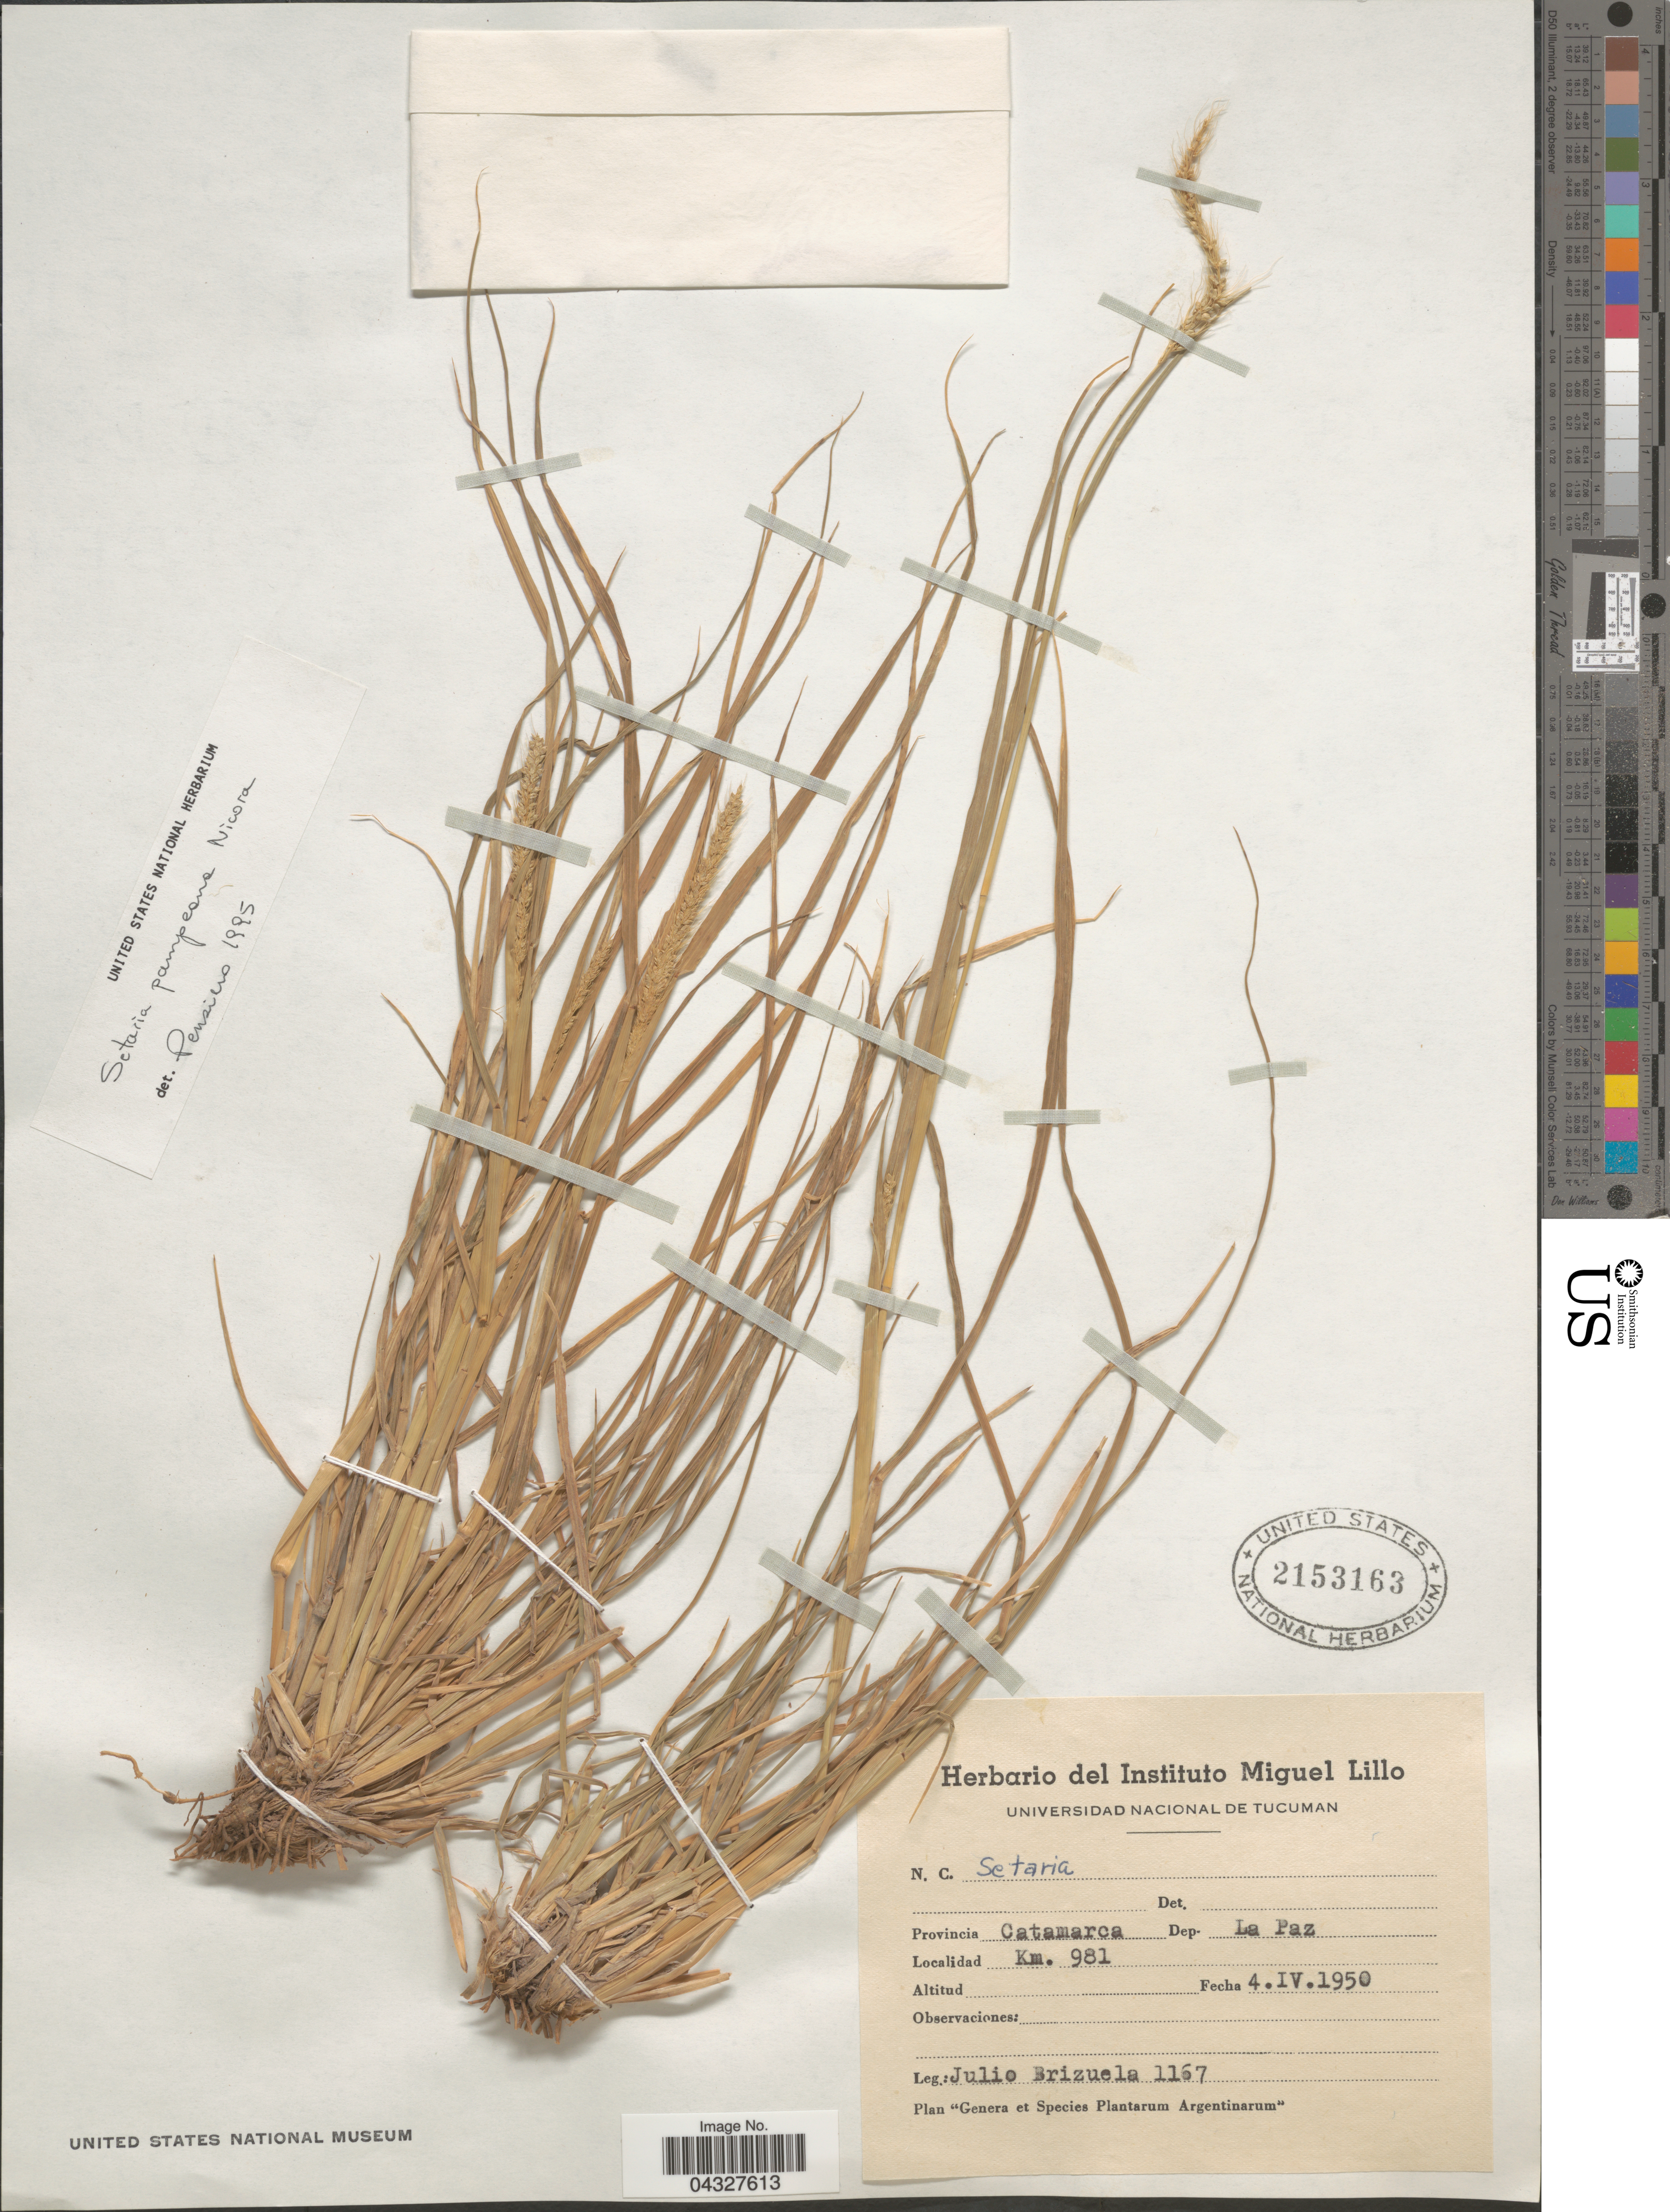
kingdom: Plantae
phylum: Tracheophyta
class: Liliopsida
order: Poales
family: Poaceae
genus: Setaria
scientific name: Setaria pampeana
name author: Parodi ex Nicora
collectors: J. Brizuela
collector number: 1167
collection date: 1950-04-04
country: Argentina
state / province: Catamarca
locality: Dep. La Paz. Km. 981.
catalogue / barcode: US 2153163